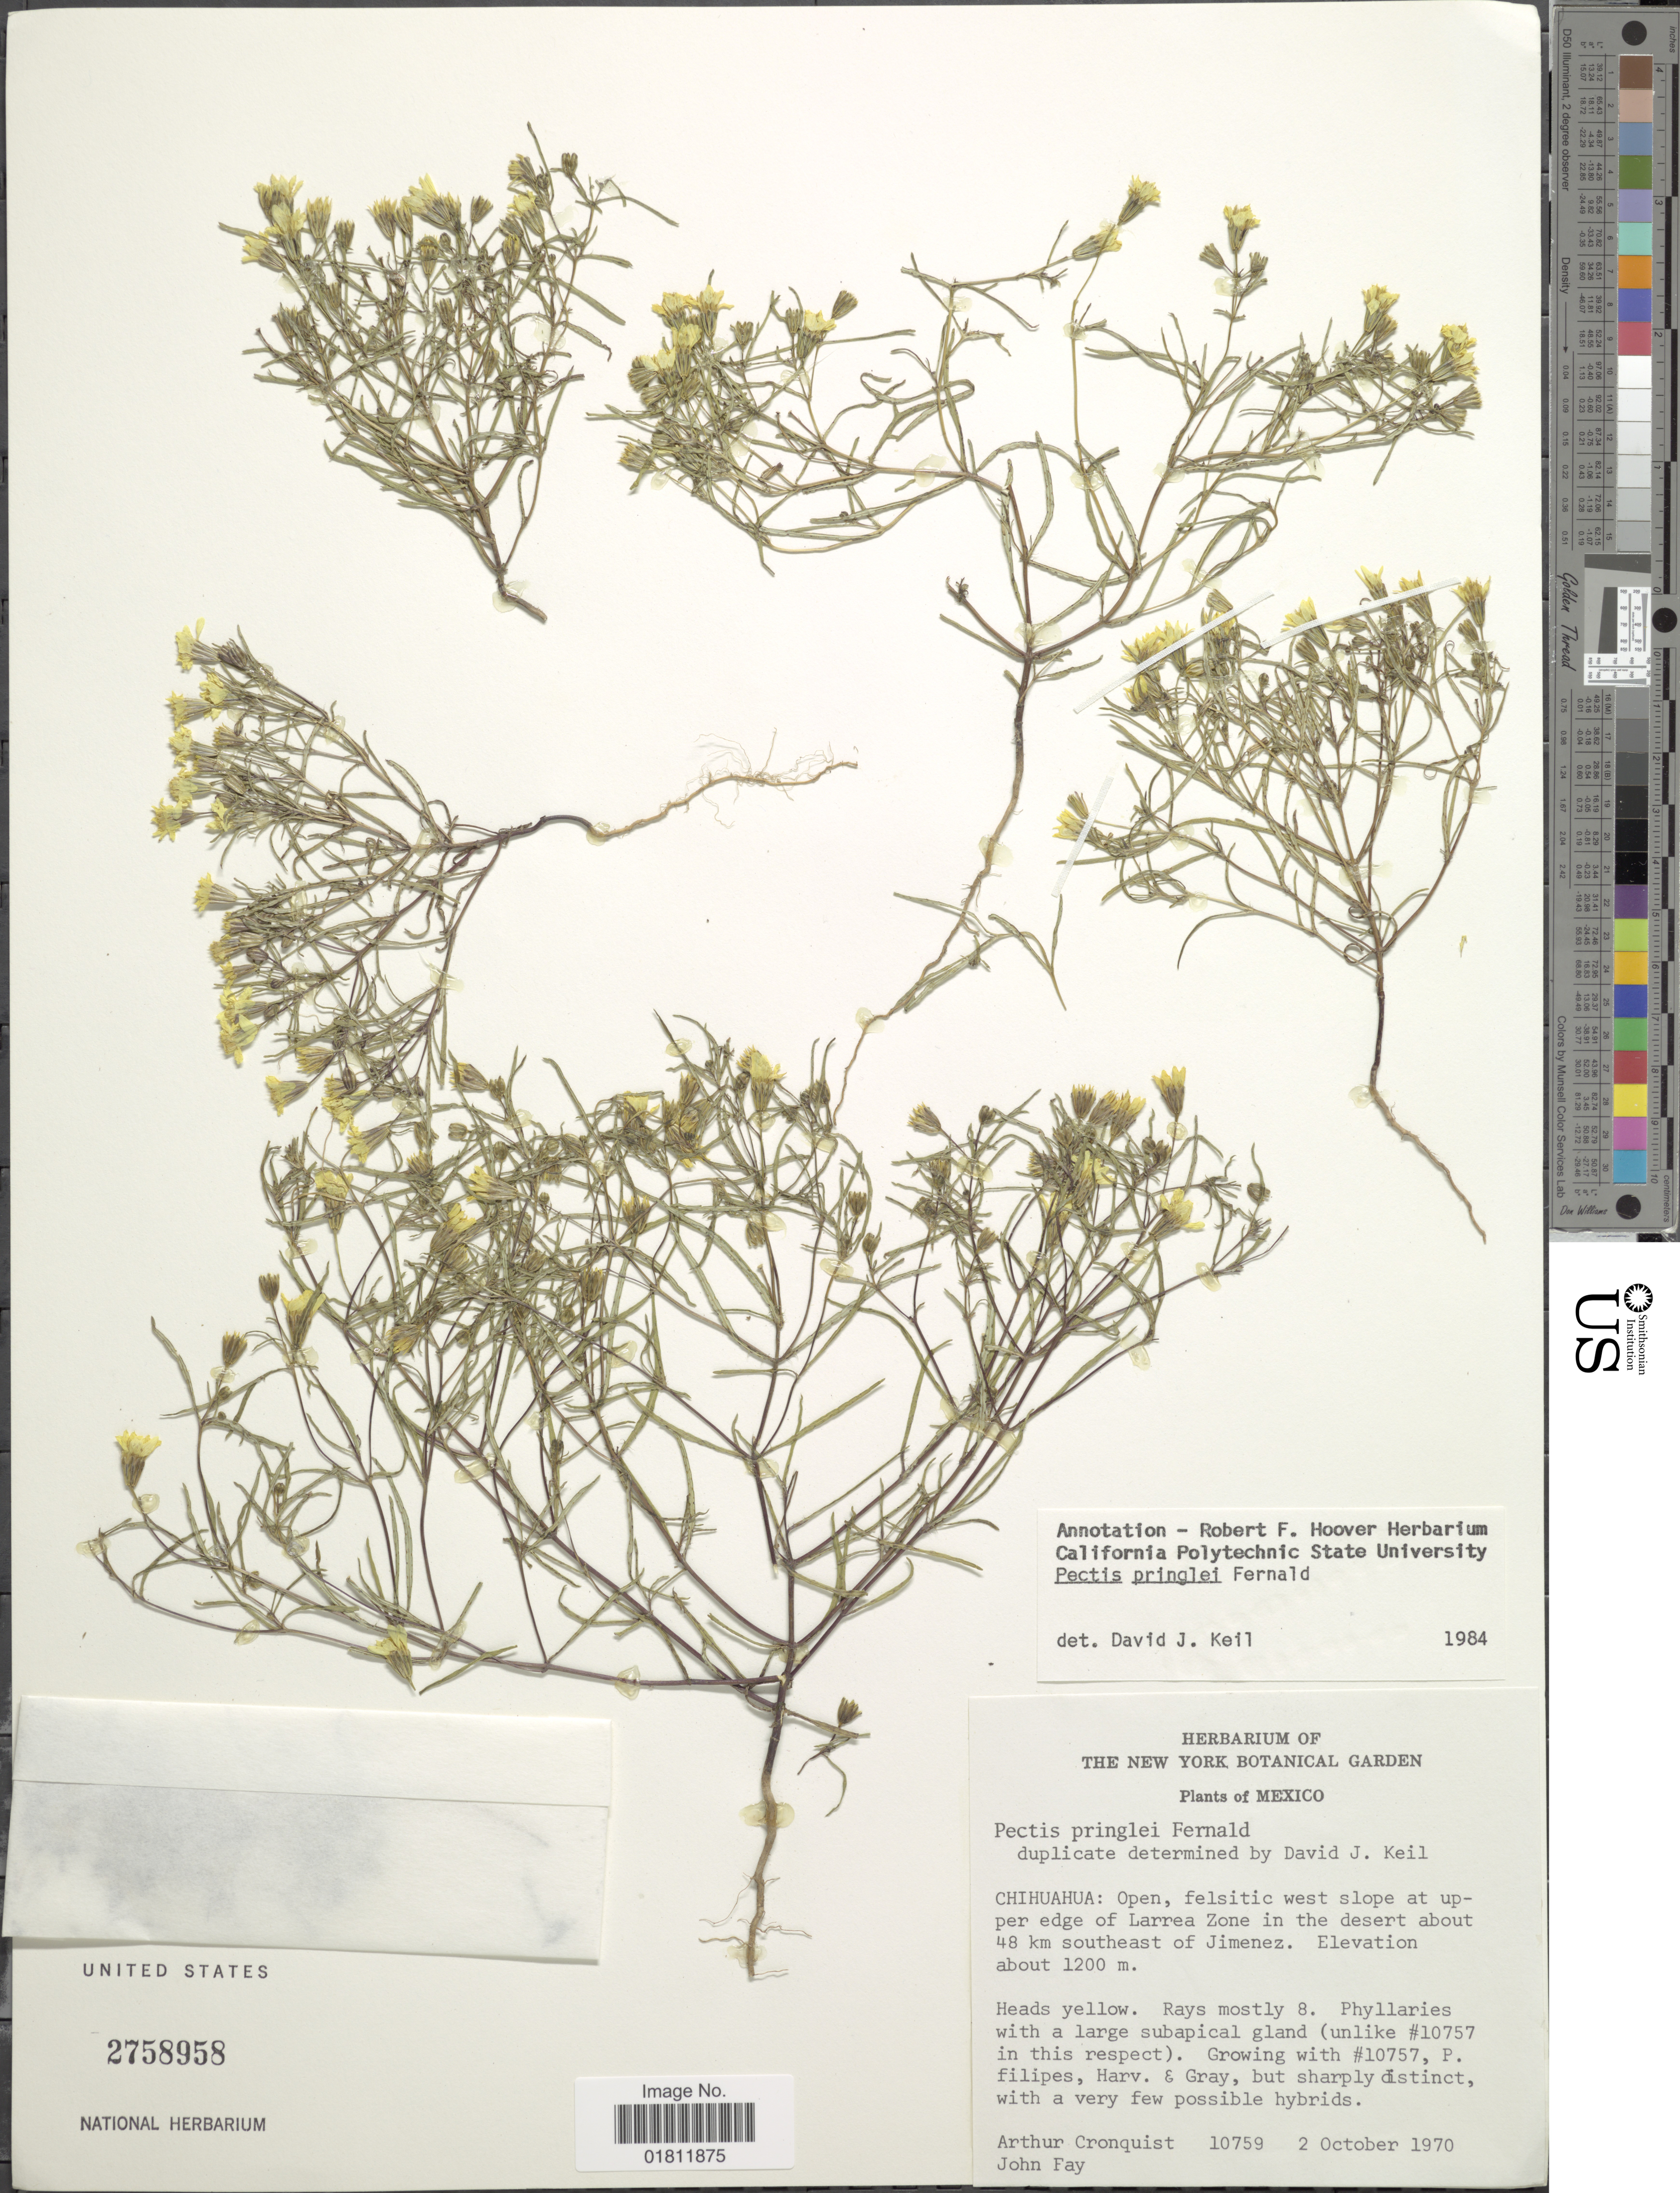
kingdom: Plantae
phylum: Tracheophyta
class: Magnoliopsida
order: Asterales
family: Asteraceae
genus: Pectis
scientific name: Pectis pringlei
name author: Fernald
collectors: A. J. Cronquist & J. M. Fay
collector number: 10759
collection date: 1970-10-02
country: Mexico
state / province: Chihuahua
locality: Chihuahua: Open, felsitic west slope slope at upper edge of Larrea Zone in the desert about 48 km southeast of Jimenez.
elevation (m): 1200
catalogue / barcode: US 2758958